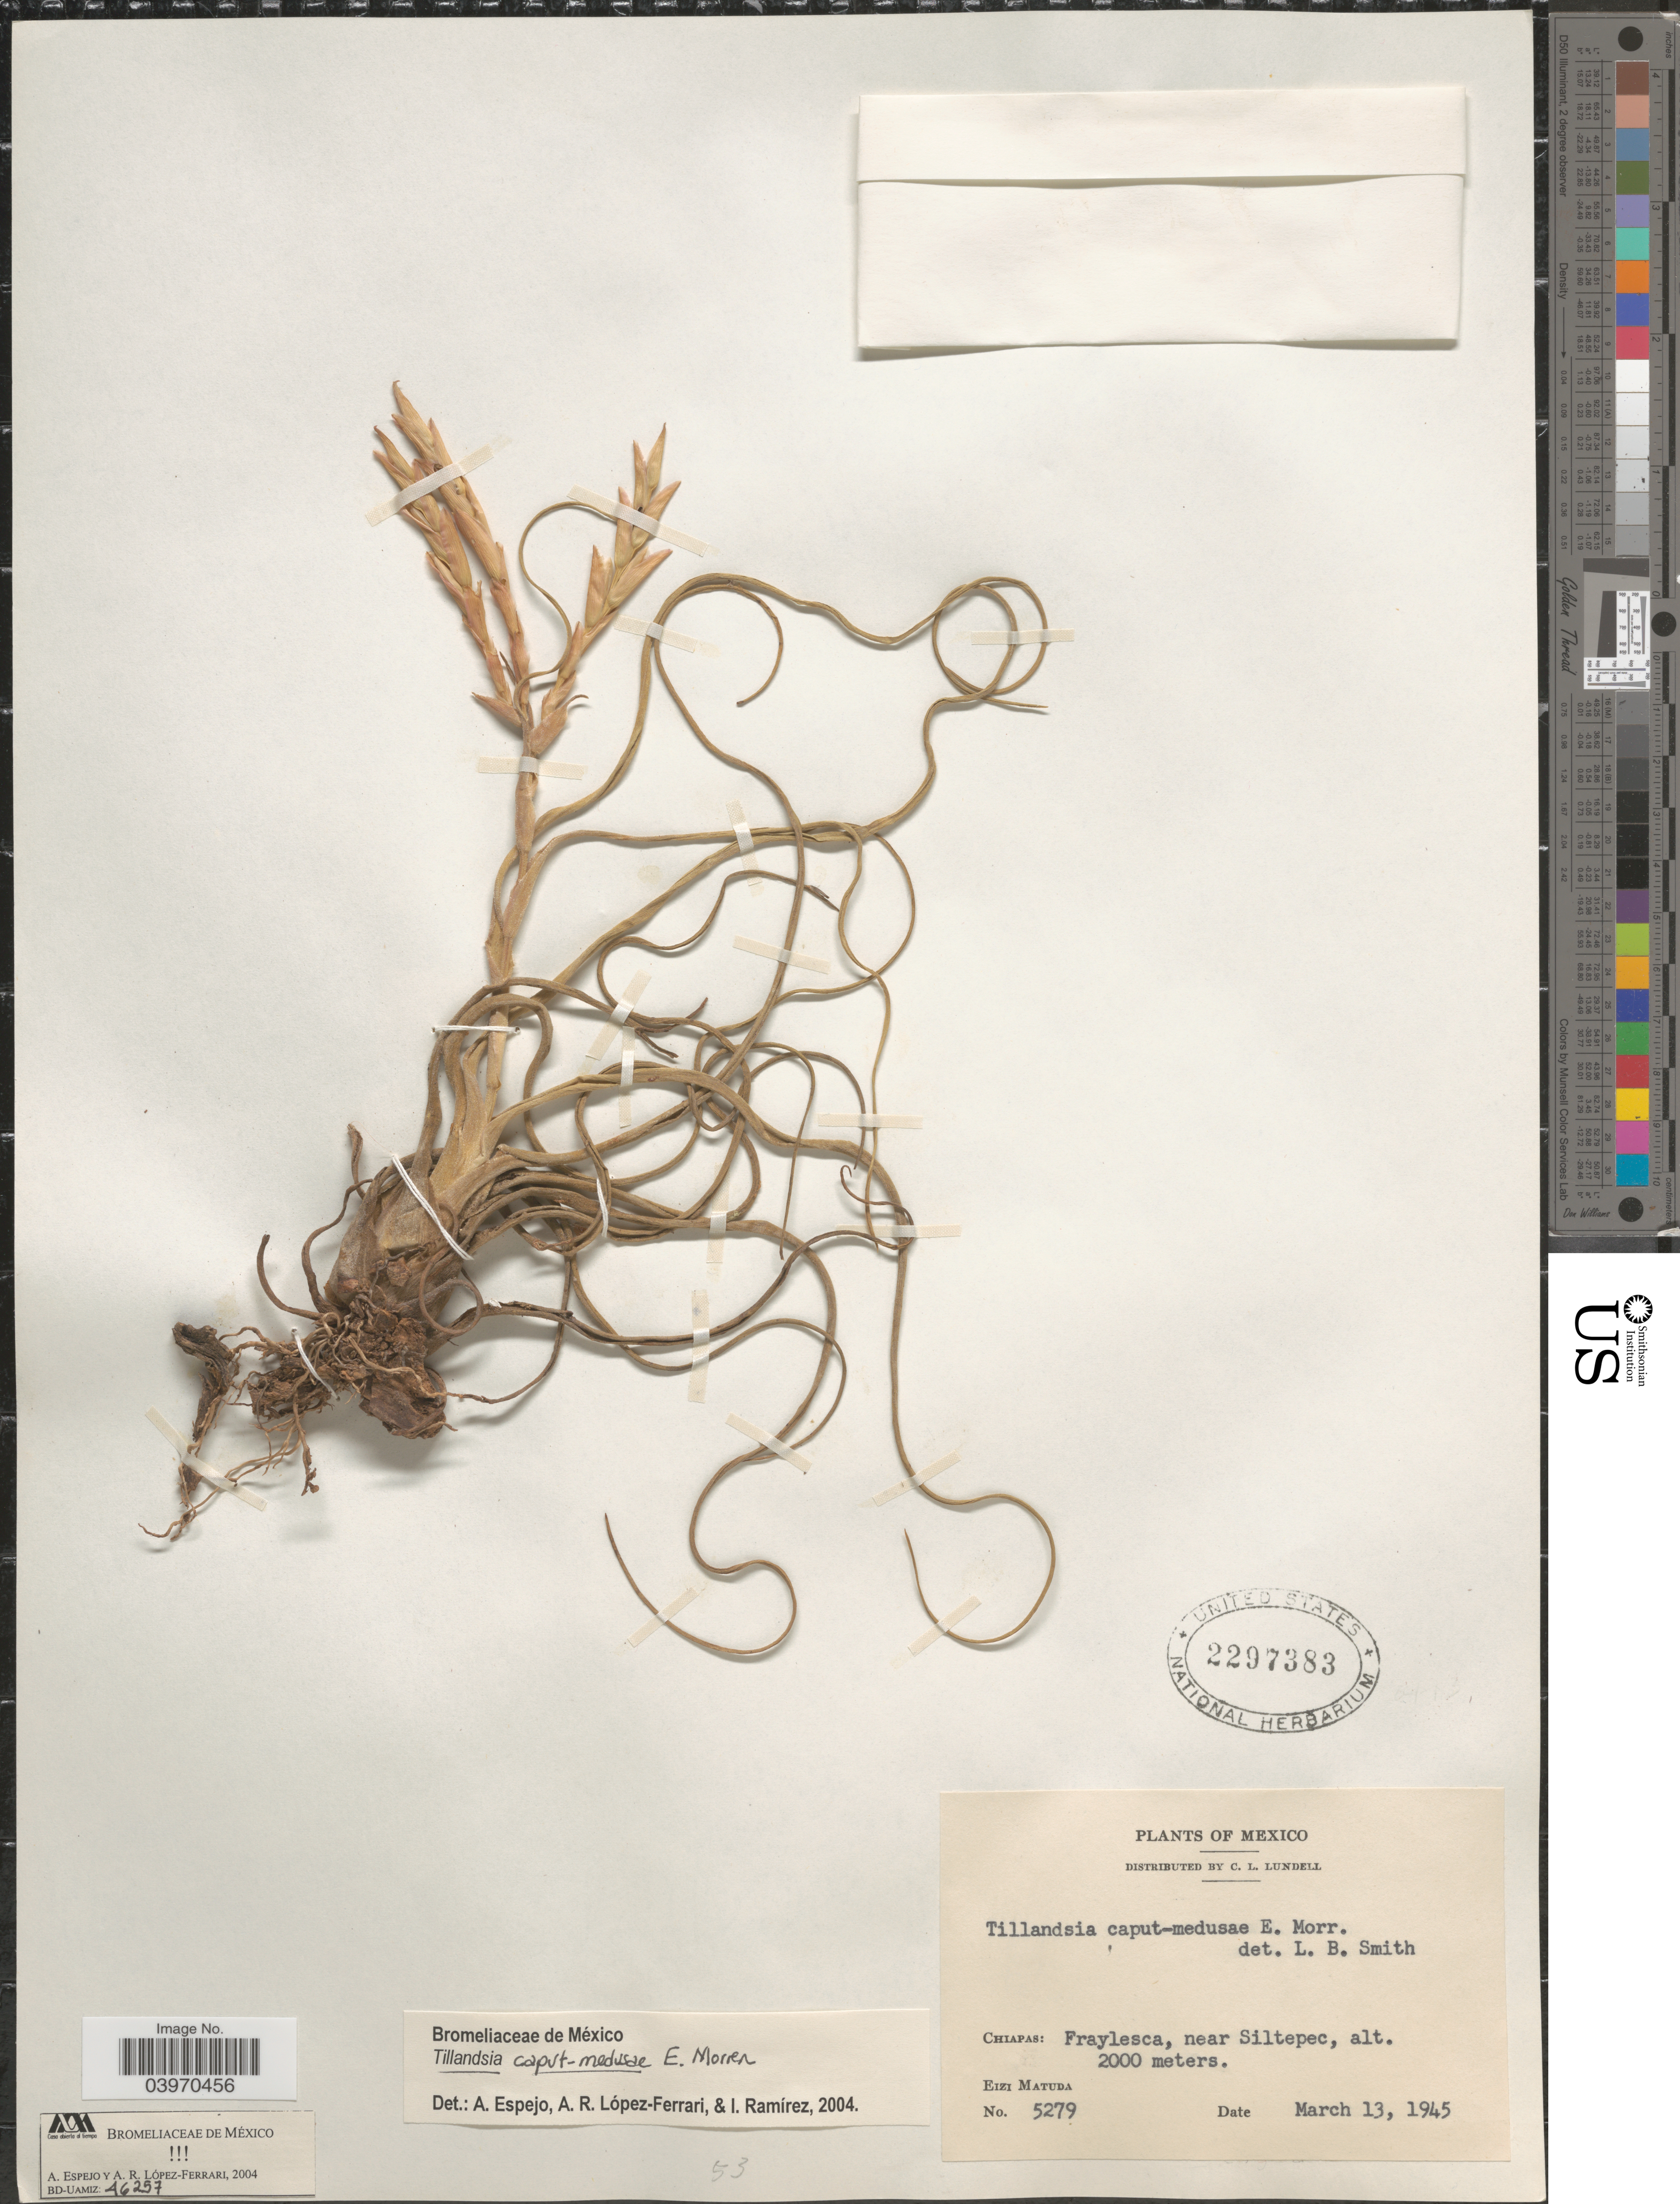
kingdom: Plantae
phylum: Tracheophyta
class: Liliopsida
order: Poales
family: Bromeliaceae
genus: Tillandsia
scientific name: Tillandsia caput-medusae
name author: É. Morren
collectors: E. Matuda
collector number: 5279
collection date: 1945-03-13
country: Mexico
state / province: Chiapas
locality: Fraylesca, near Siltepec.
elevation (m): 2000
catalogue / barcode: US 2297383